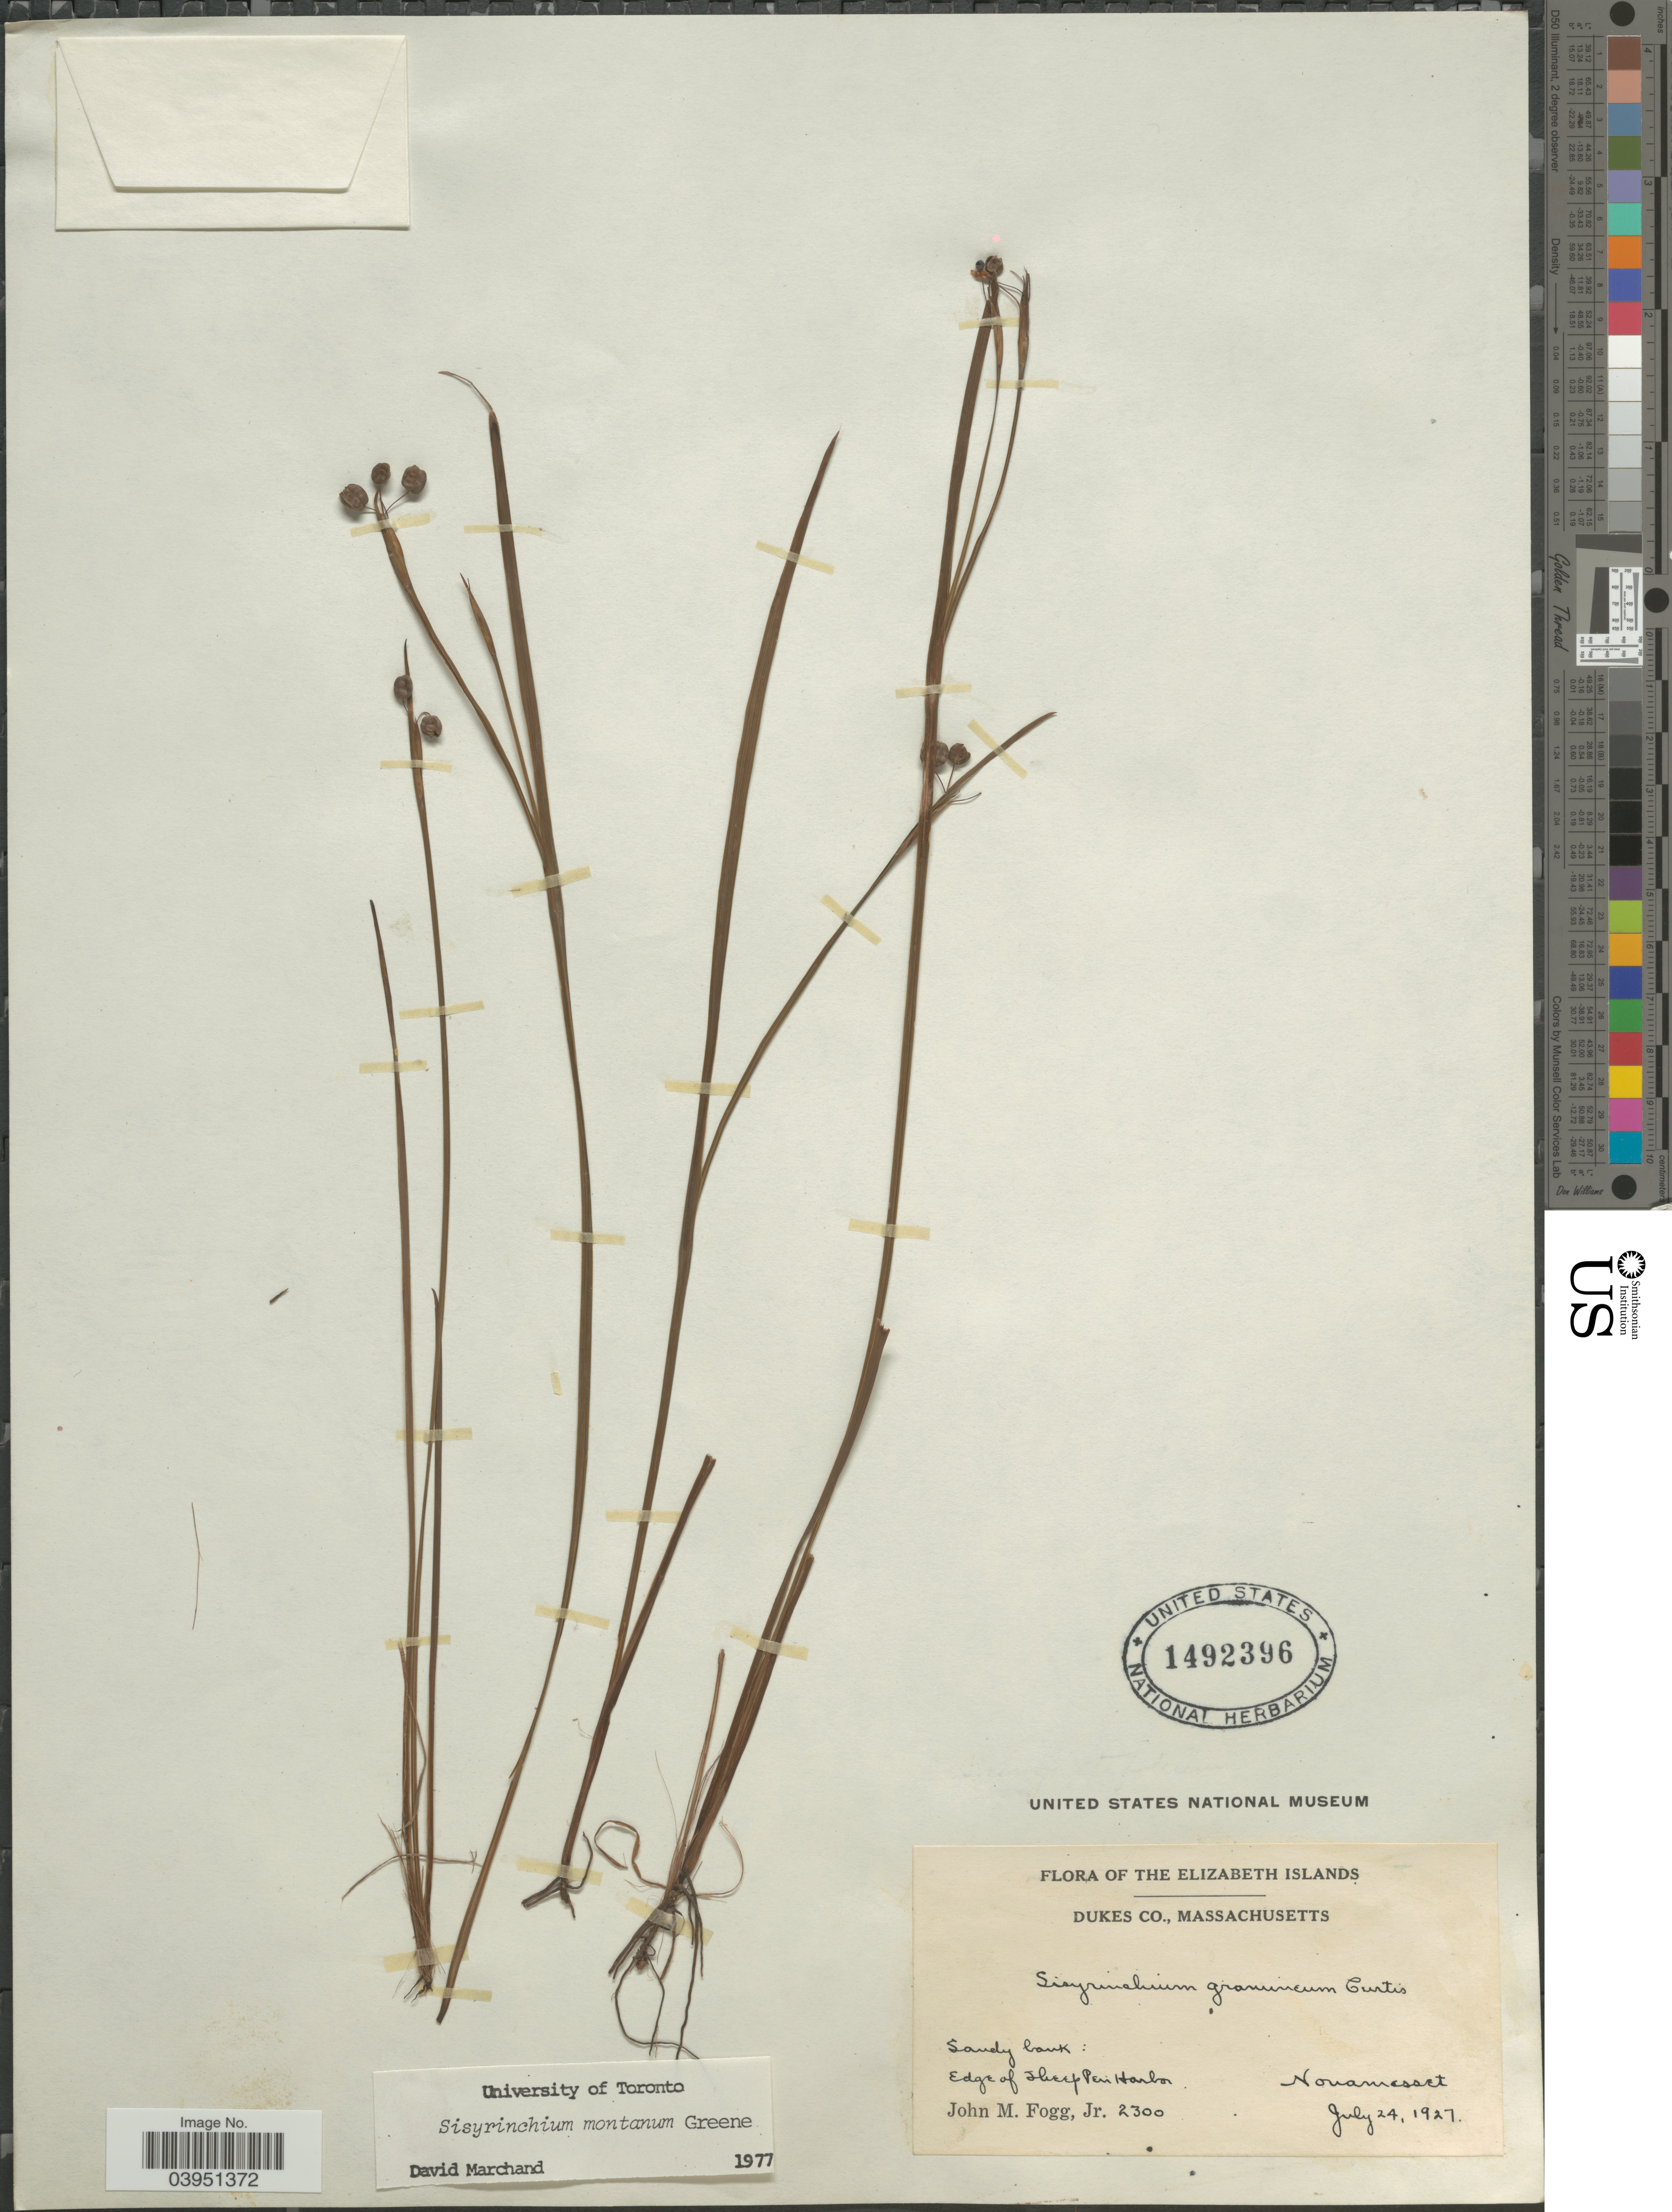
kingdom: Plantae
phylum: Tracheophyta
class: Liliopsida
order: Asparagales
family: Iridaceae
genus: Sisyrinchium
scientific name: Sisyrinchium montanum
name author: Greene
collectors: J. Fogg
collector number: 2300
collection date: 1927-07-24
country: United States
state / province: Massachusetts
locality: The Elizabeth Islands. Dukes Co. Sandy bank: Edge of Sheep Pen Harbor. Nonamesset.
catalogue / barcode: US 1492396